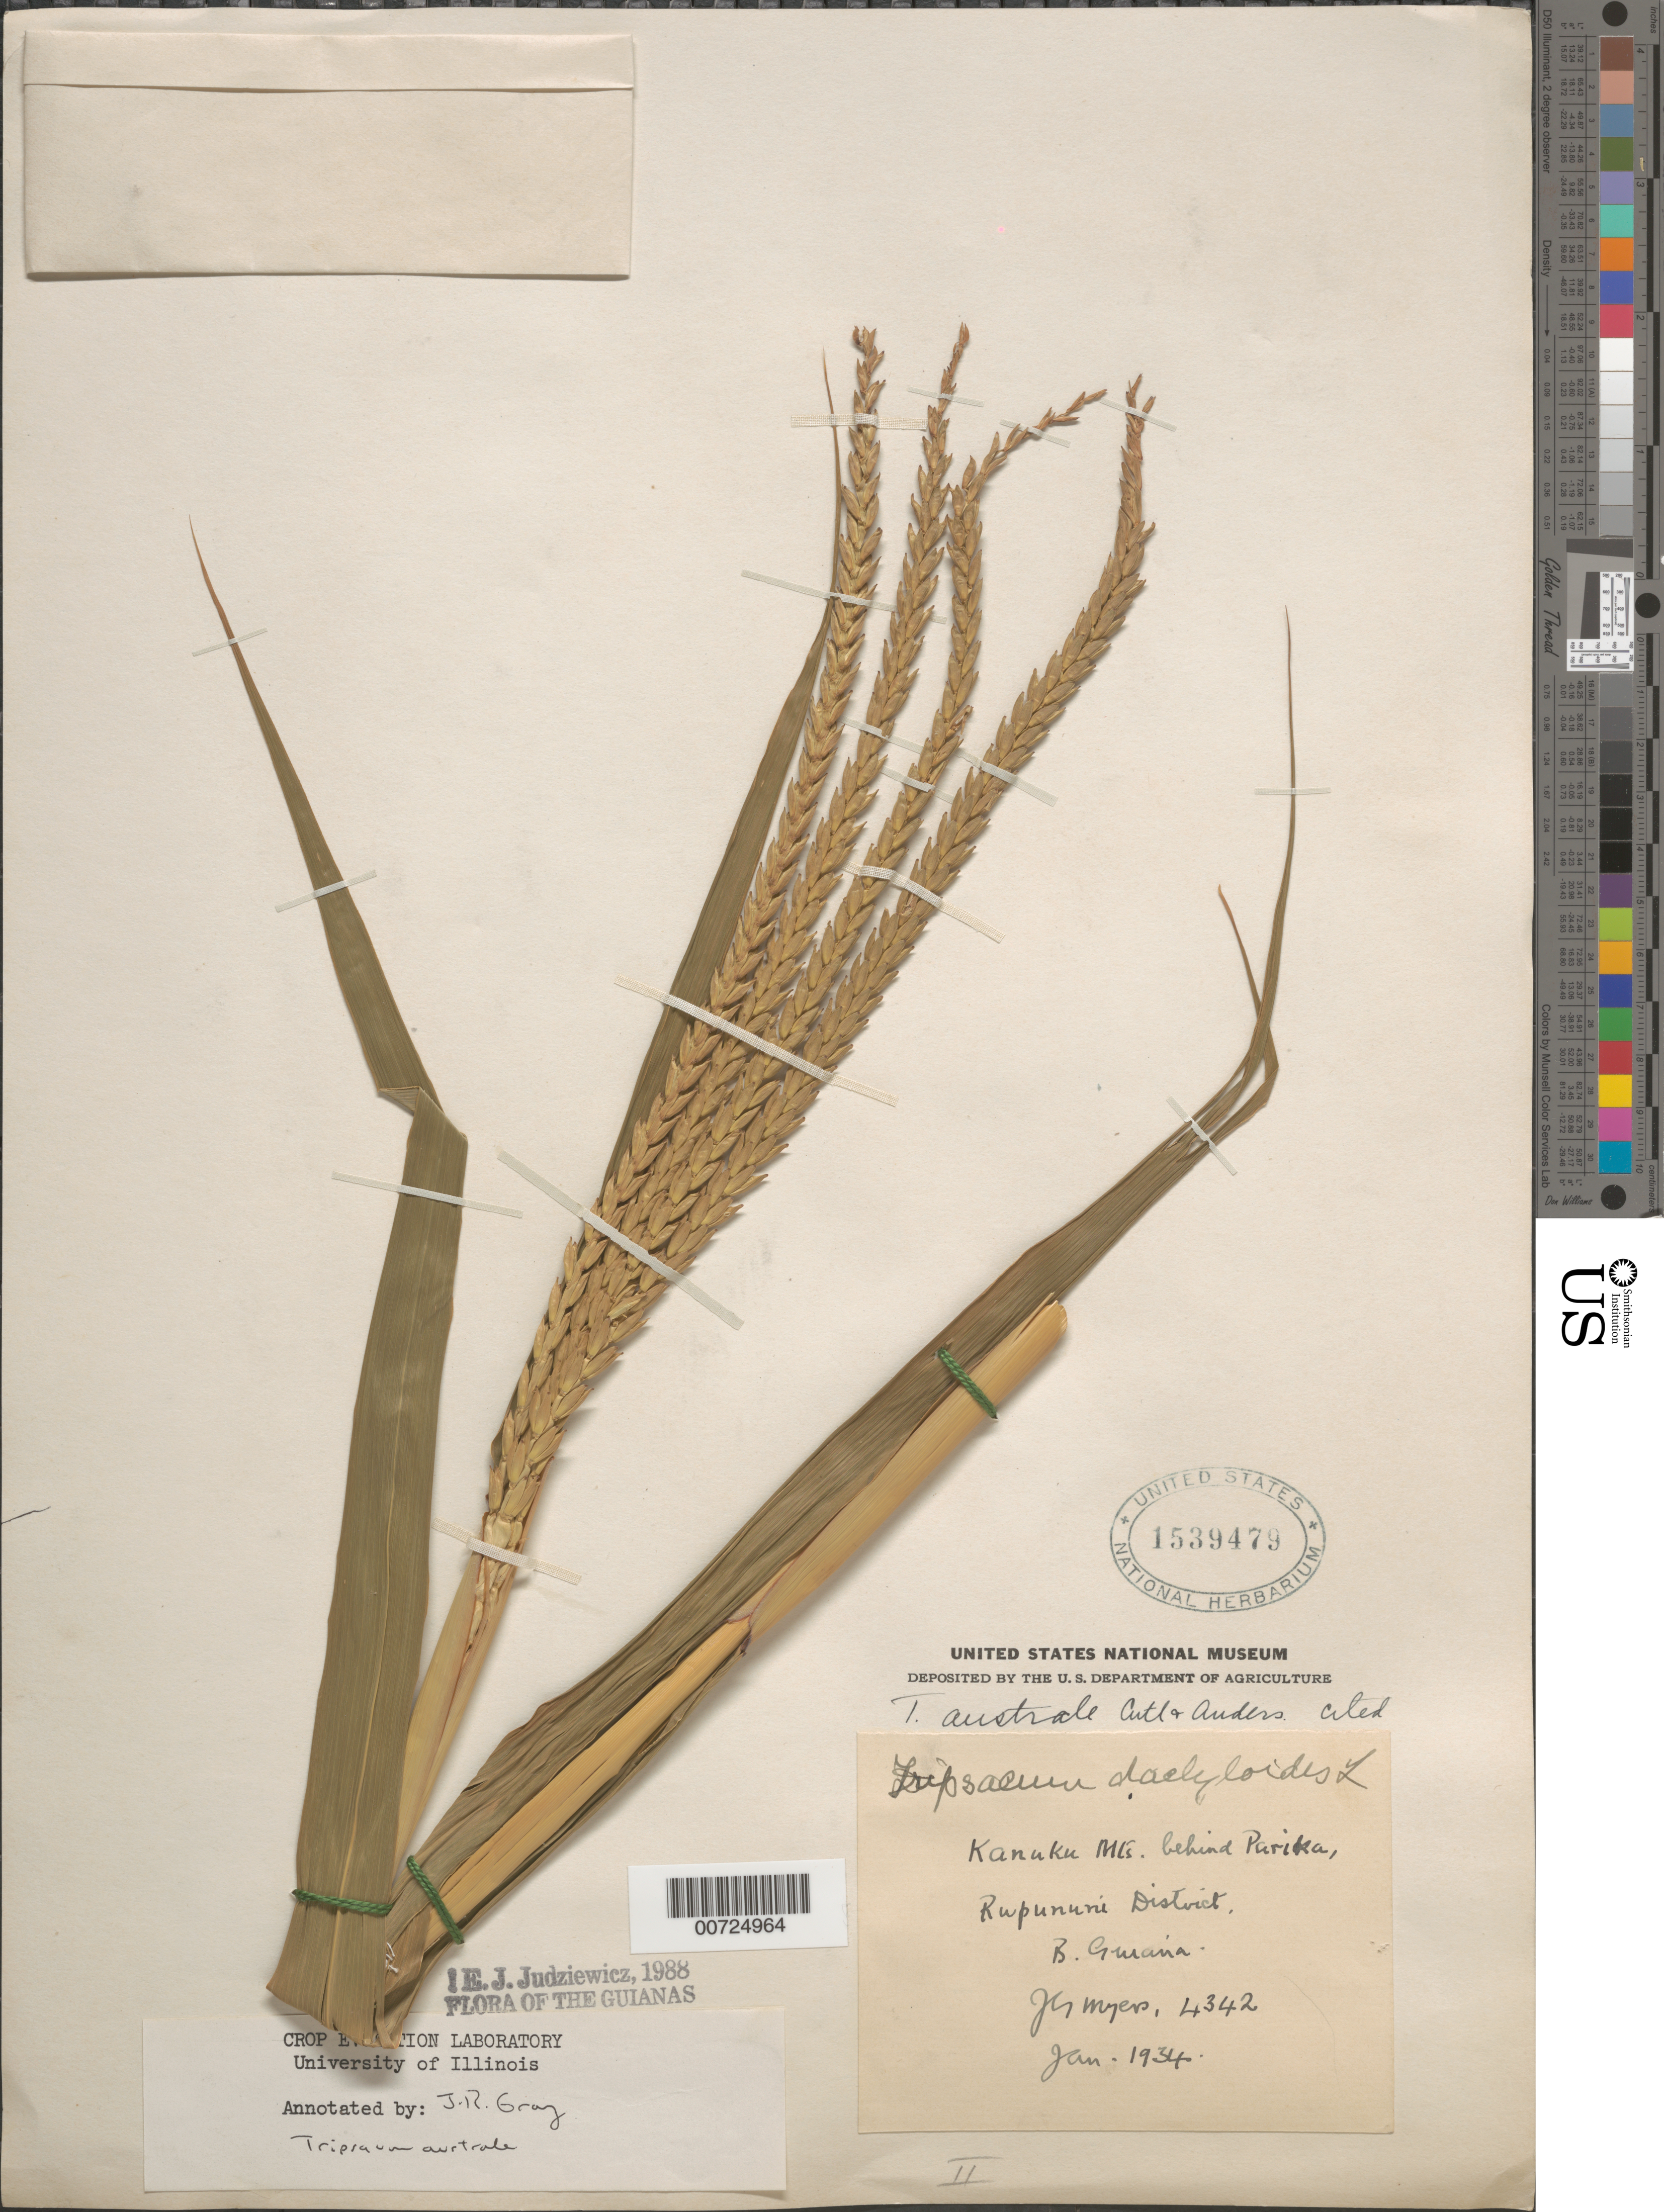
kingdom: Plantae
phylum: Tracheophyta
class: Liliopsida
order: Poales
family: Poaceae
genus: Tripsacum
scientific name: Tripsacum australe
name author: H.C. Cutler & E.S. Anderson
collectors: J. Myers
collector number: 4342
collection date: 1934-01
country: Guyana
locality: Kanuku Mts. behind Parika, Rupununi District, B. Guiana.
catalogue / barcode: US 1539479